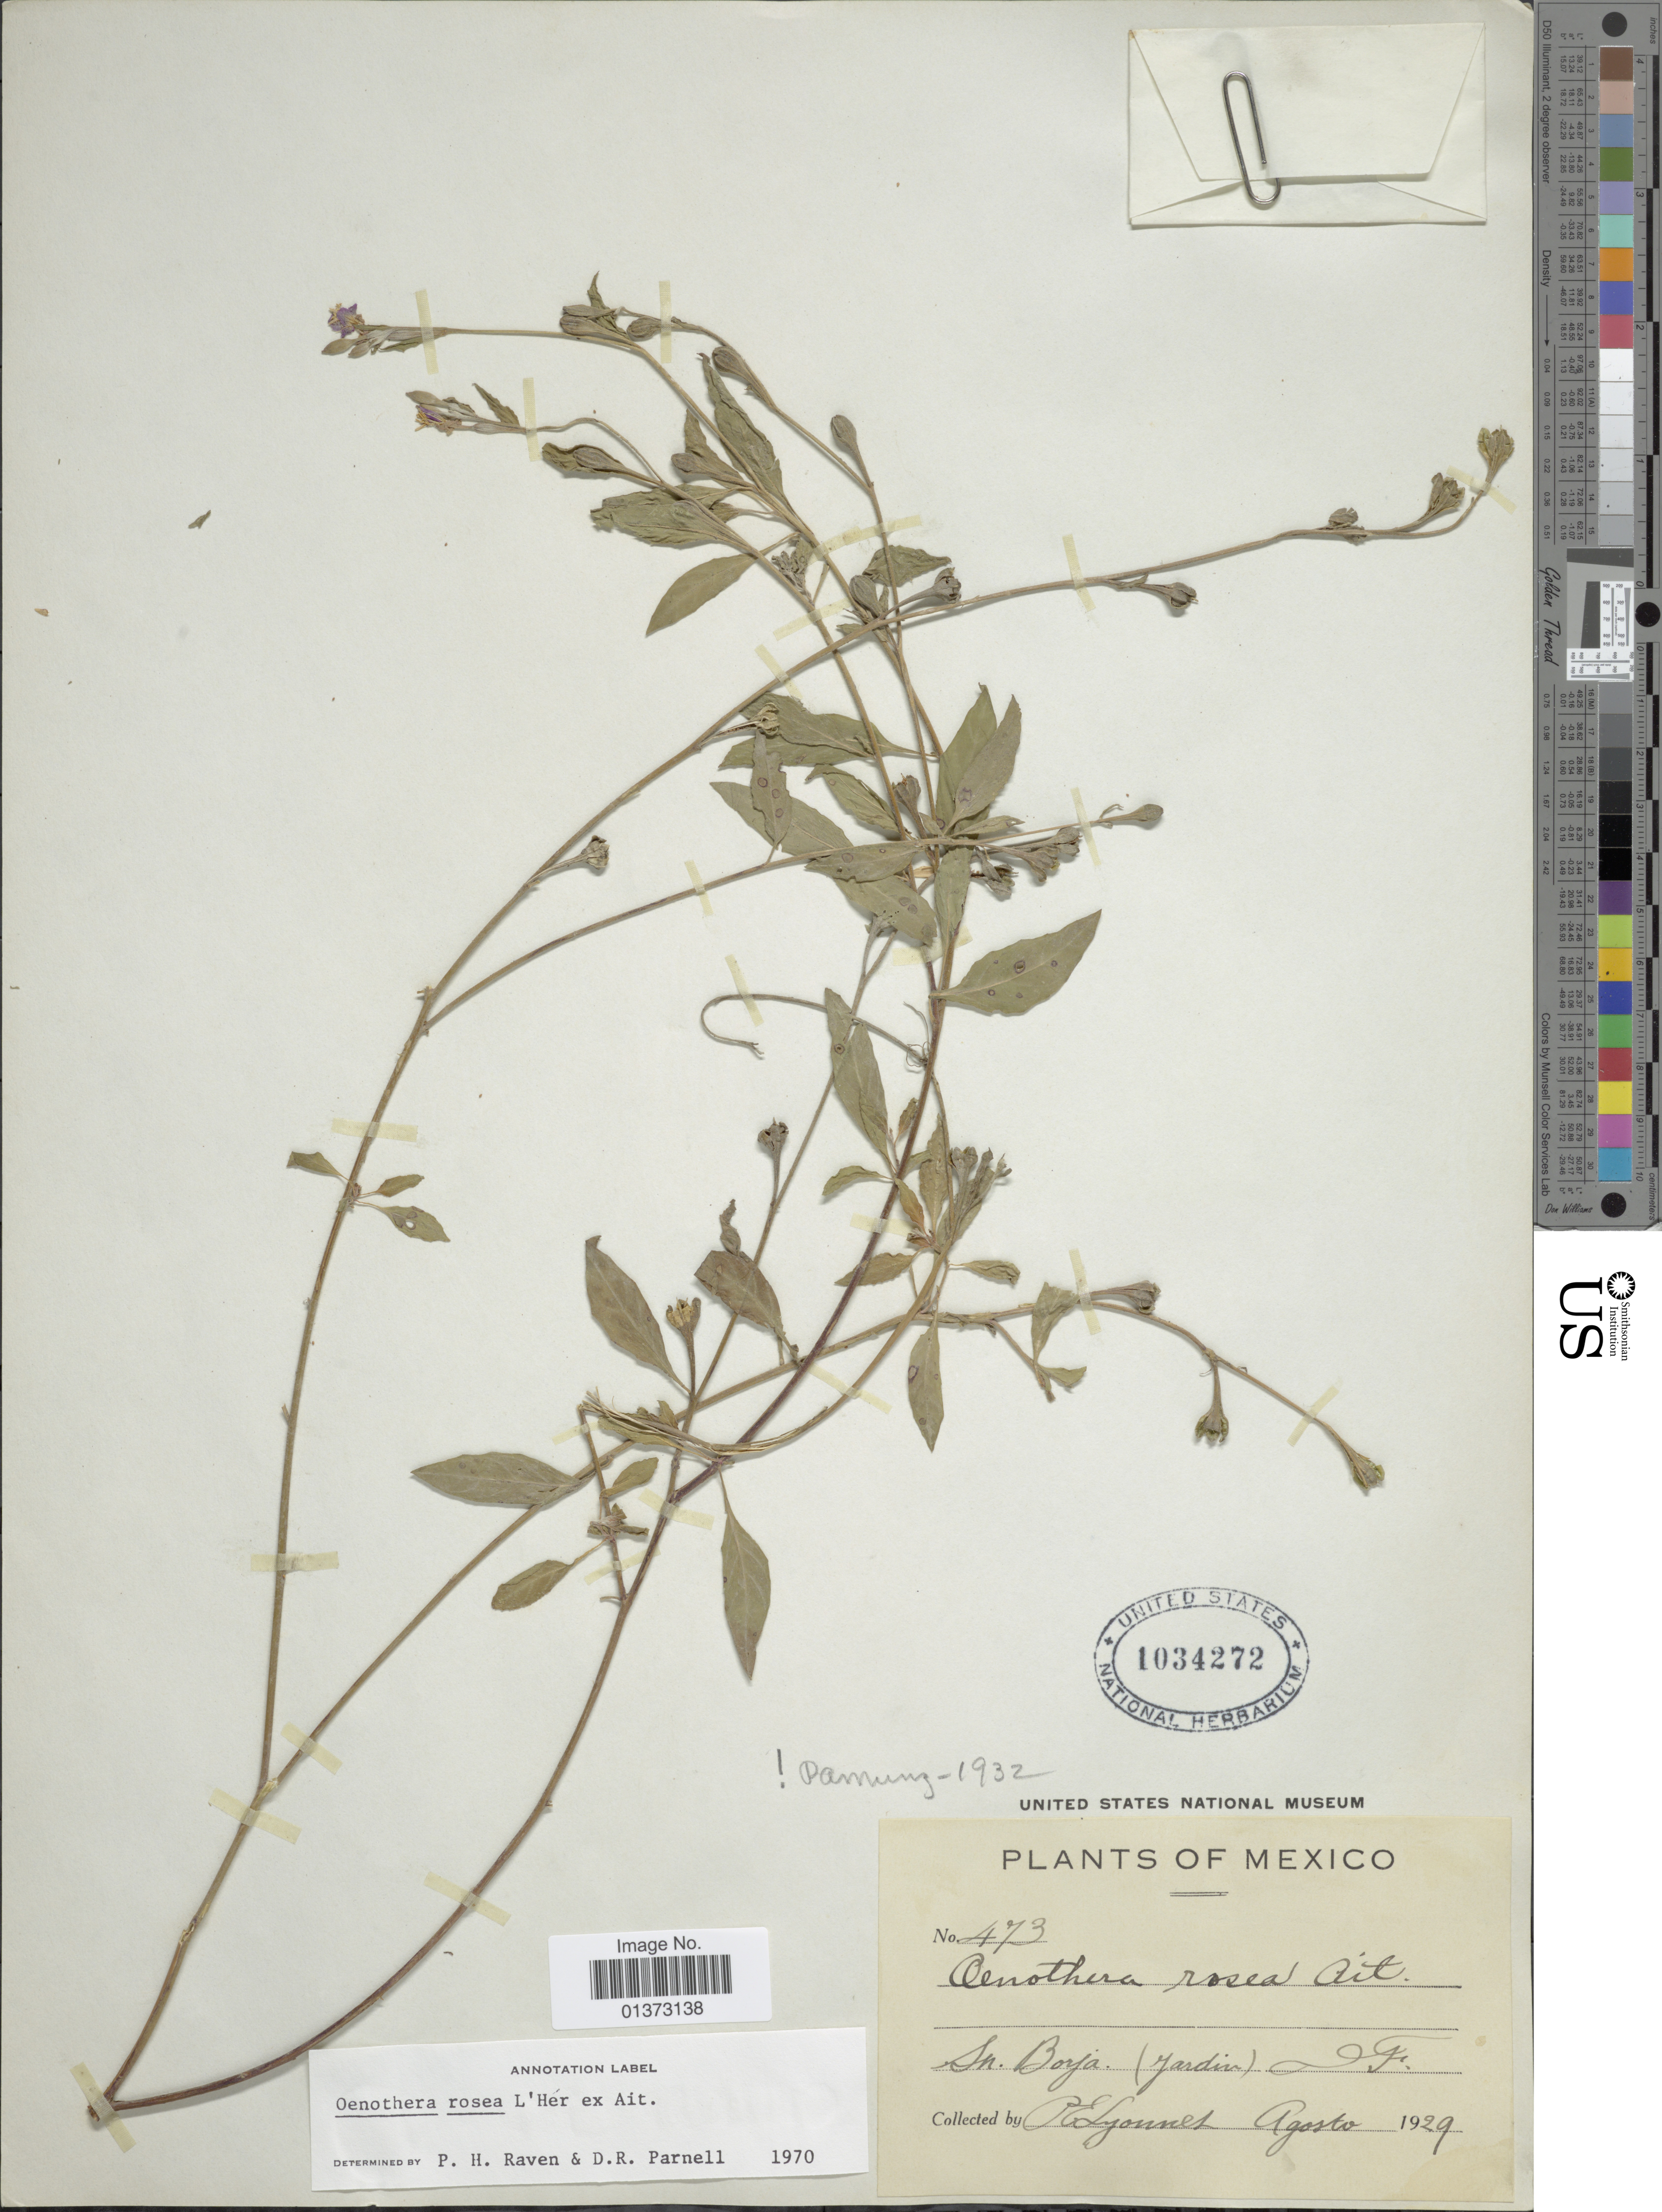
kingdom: Plantae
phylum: Tracheophyta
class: Magnoliopsida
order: Myrtales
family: Onagraceae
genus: Oenothera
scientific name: Oenothera rosea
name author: L'Hér. ex Aiton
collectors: P. Lyonnet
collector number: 473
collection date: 1929-08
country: Mexico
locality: Sn Boja (Jardin) D.F. [interpreted]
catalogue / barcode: US 1034272